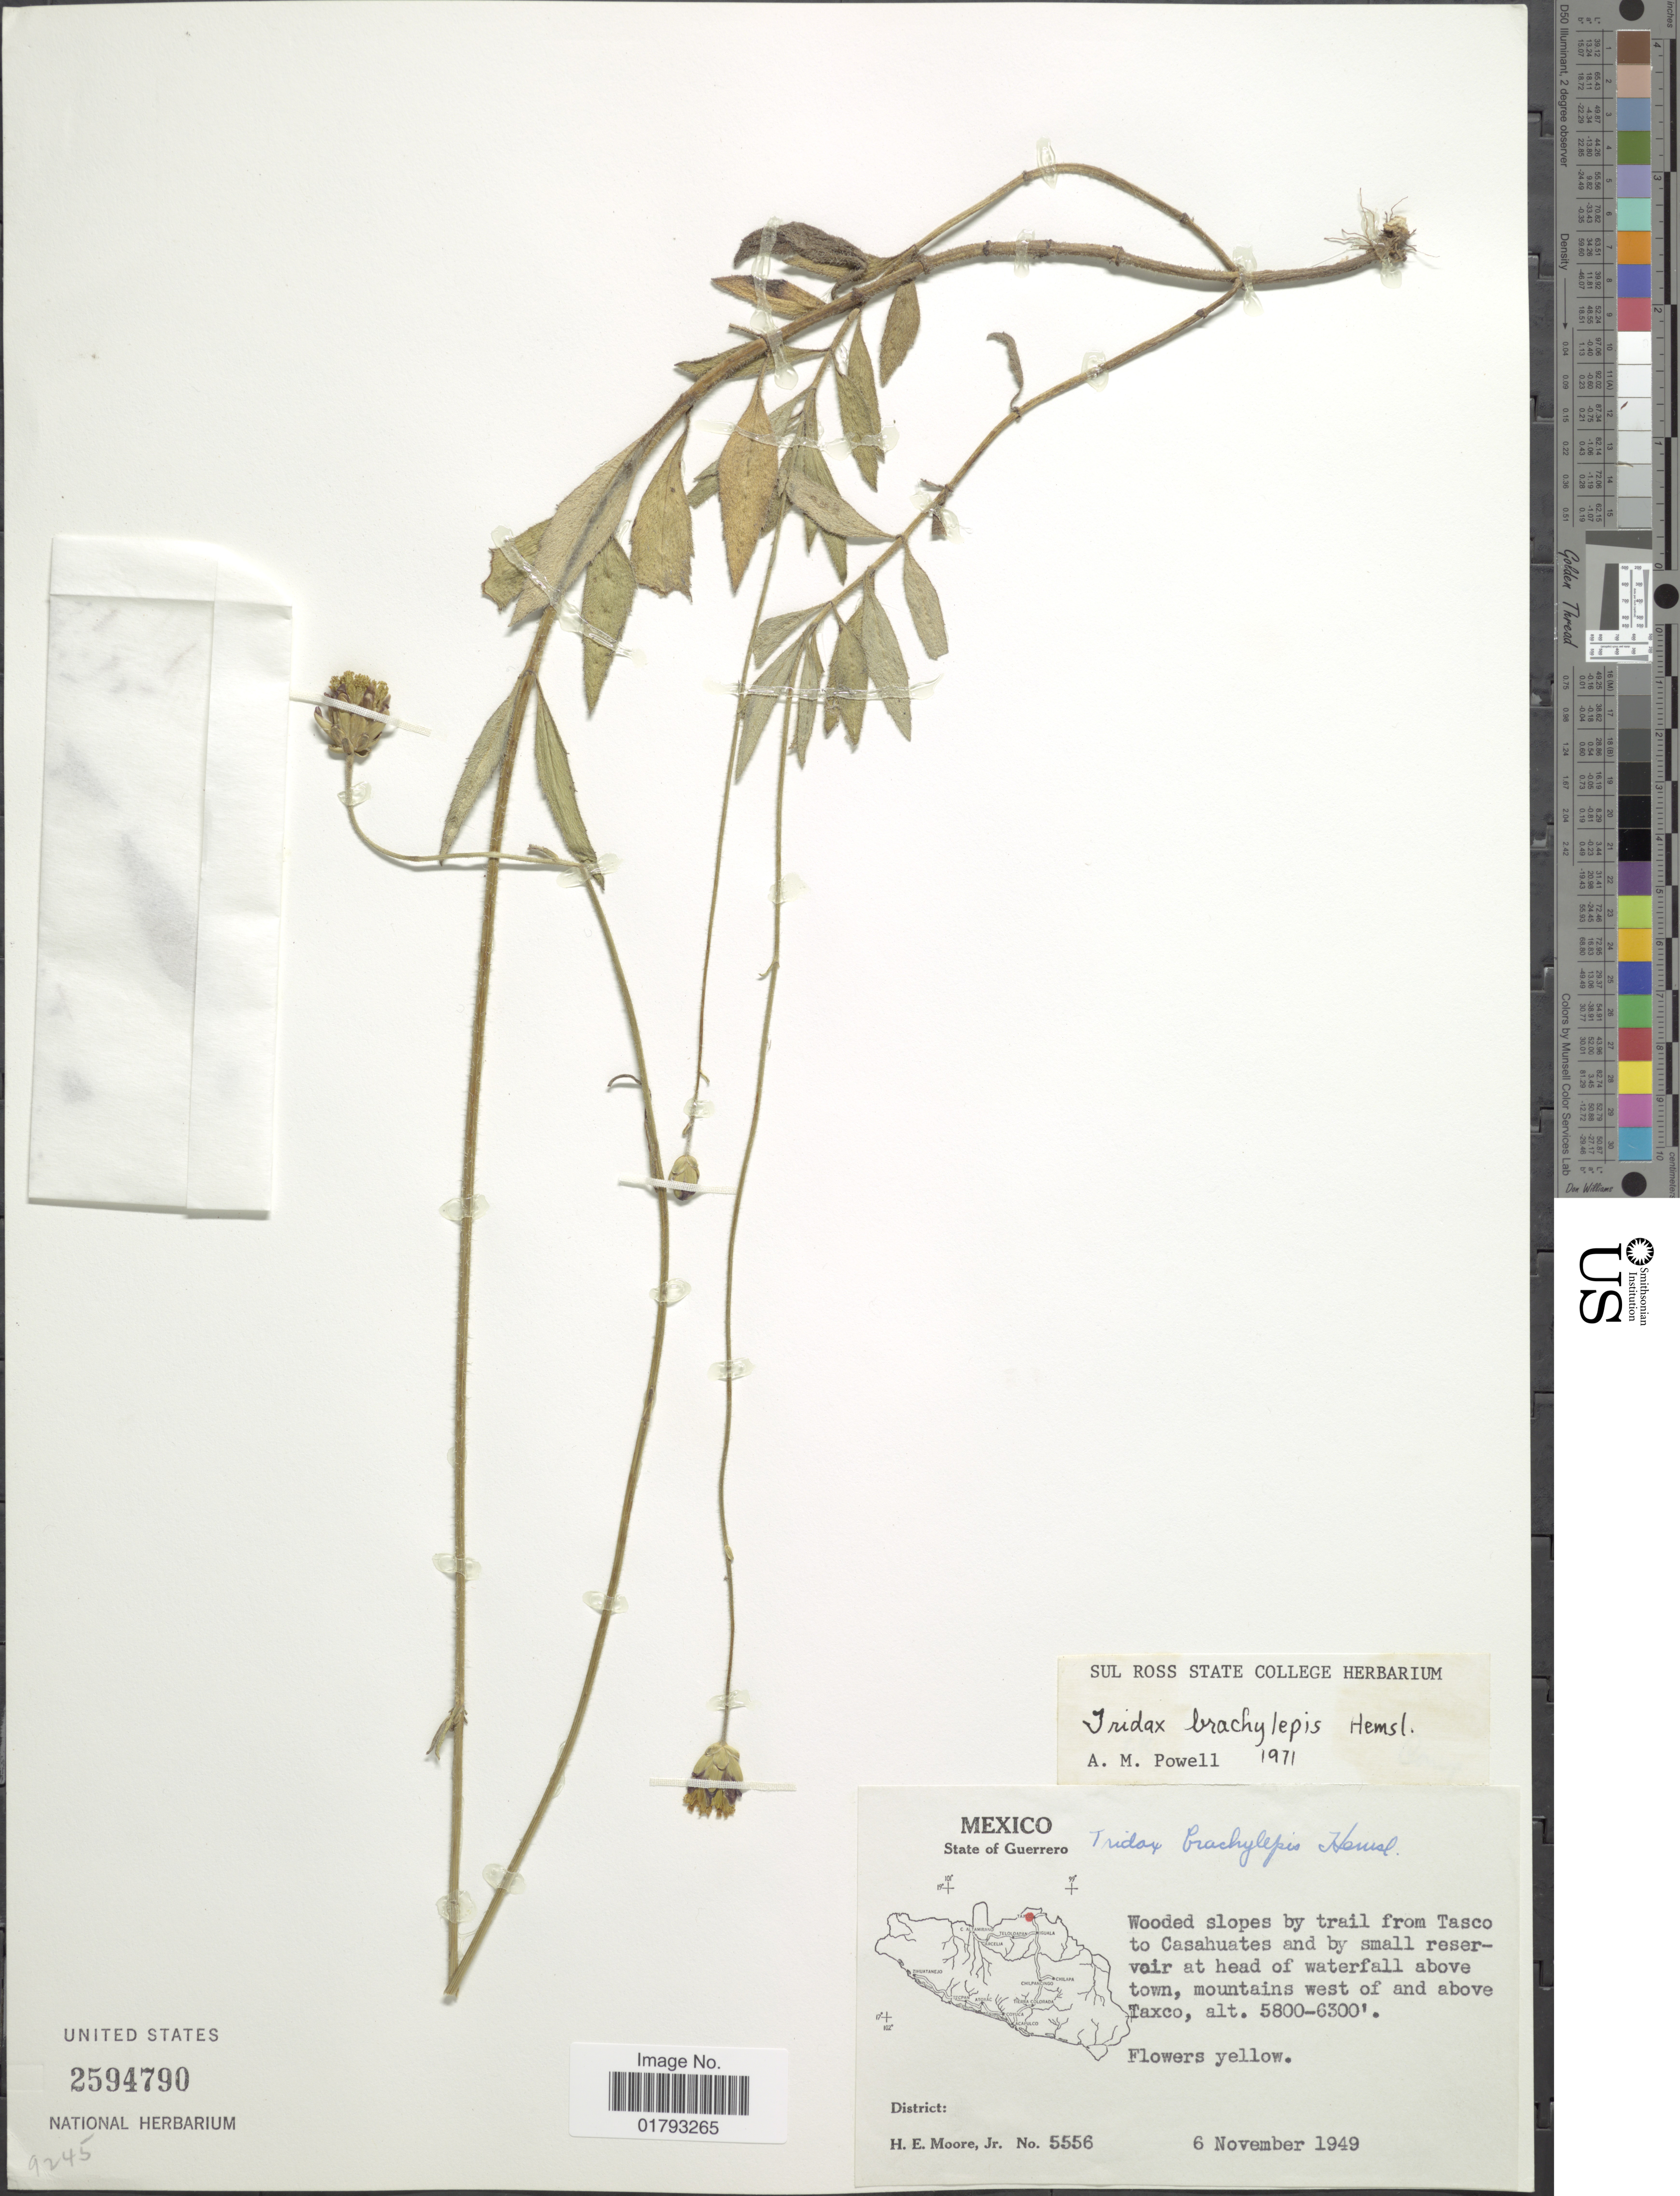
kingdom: Plantae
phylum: Tracheophyta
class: Magnoliopsida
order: Asterales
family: Asteraceae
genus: Tridax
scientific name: Tridax brachylepis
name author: Hemsl.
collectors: H. Moore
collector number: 5556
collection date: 1949-11-06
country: Mexico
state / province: Guerrero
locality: State of Guerrero, Wooded slopes by trail from Tasco to Casahuates and by small reservoir at head of waterfall above town, mountains west of and above Taxco.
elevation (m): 1768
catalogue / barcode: US 2594790